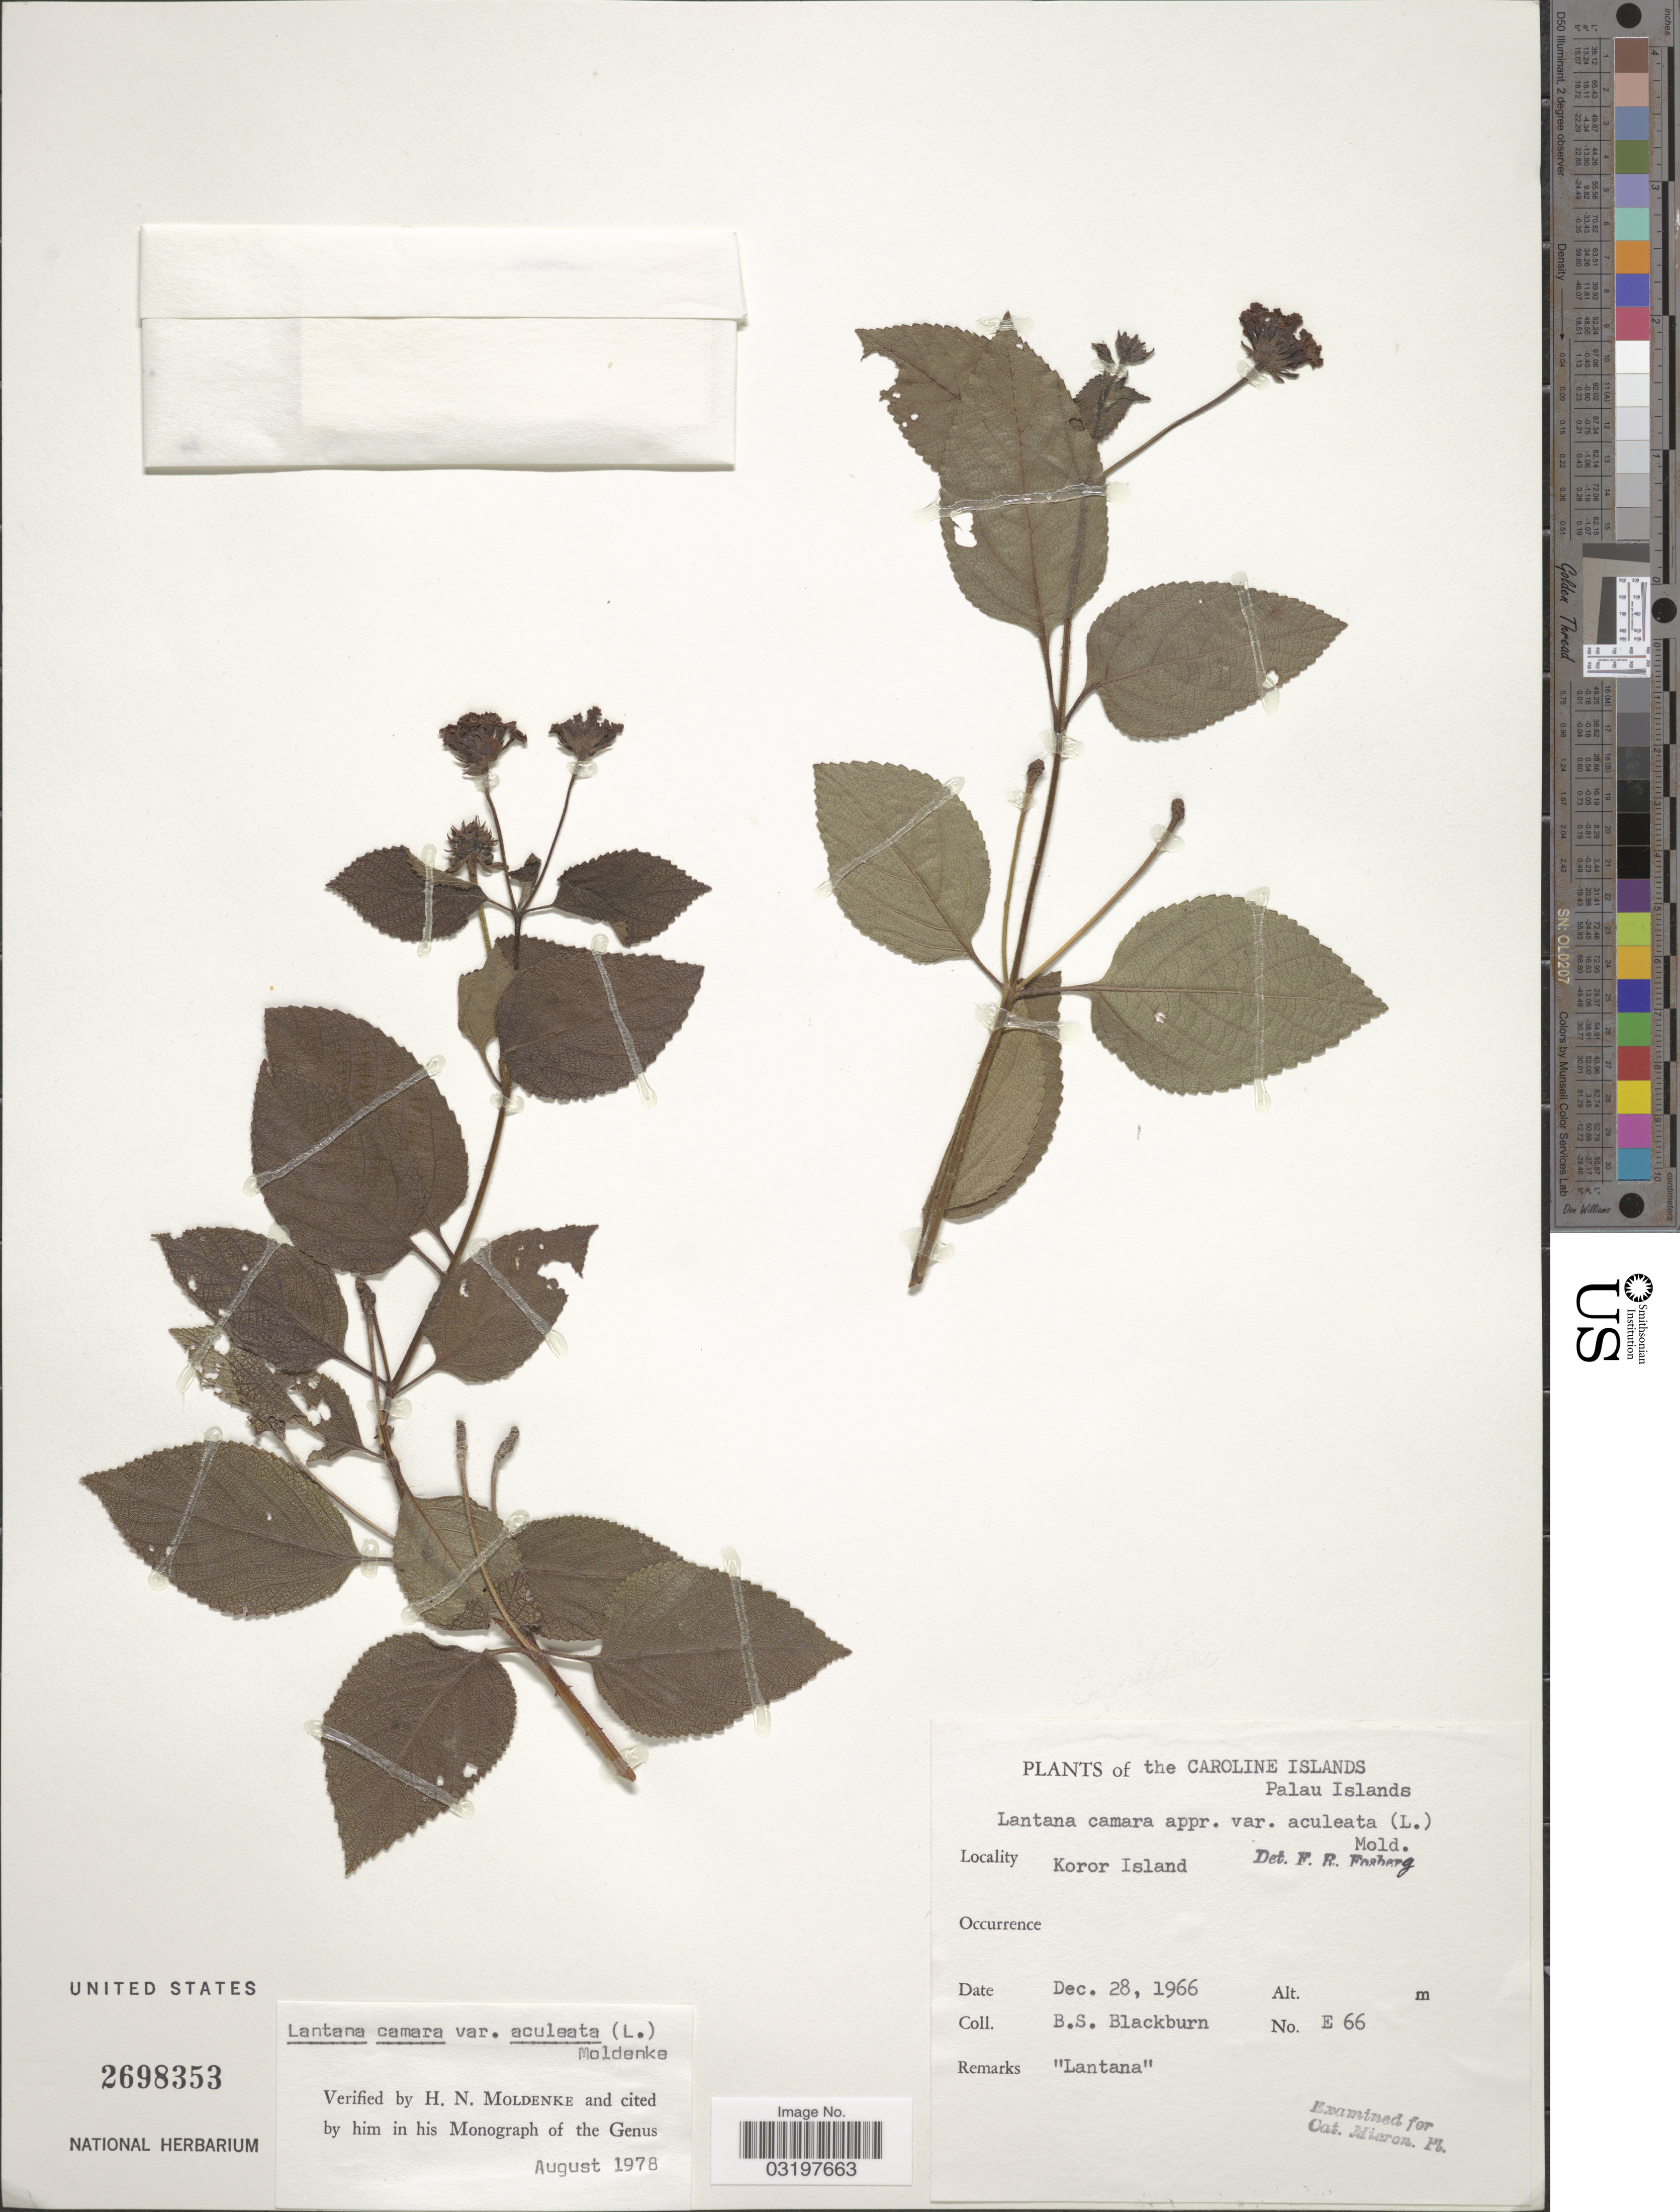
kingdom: Plantae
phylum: Tracheophyta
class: Magnoliopsida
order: Lamiales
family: Verbenaceae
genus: Lantana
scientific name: Lantana camara var. aculeata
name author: (L.) Moldenke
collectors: B. S. Blackburn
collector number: E66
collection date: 1966-12-28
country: Palau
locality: The Caroline Islands, Palau Islands, Koror Island.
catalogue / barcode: US 2698353